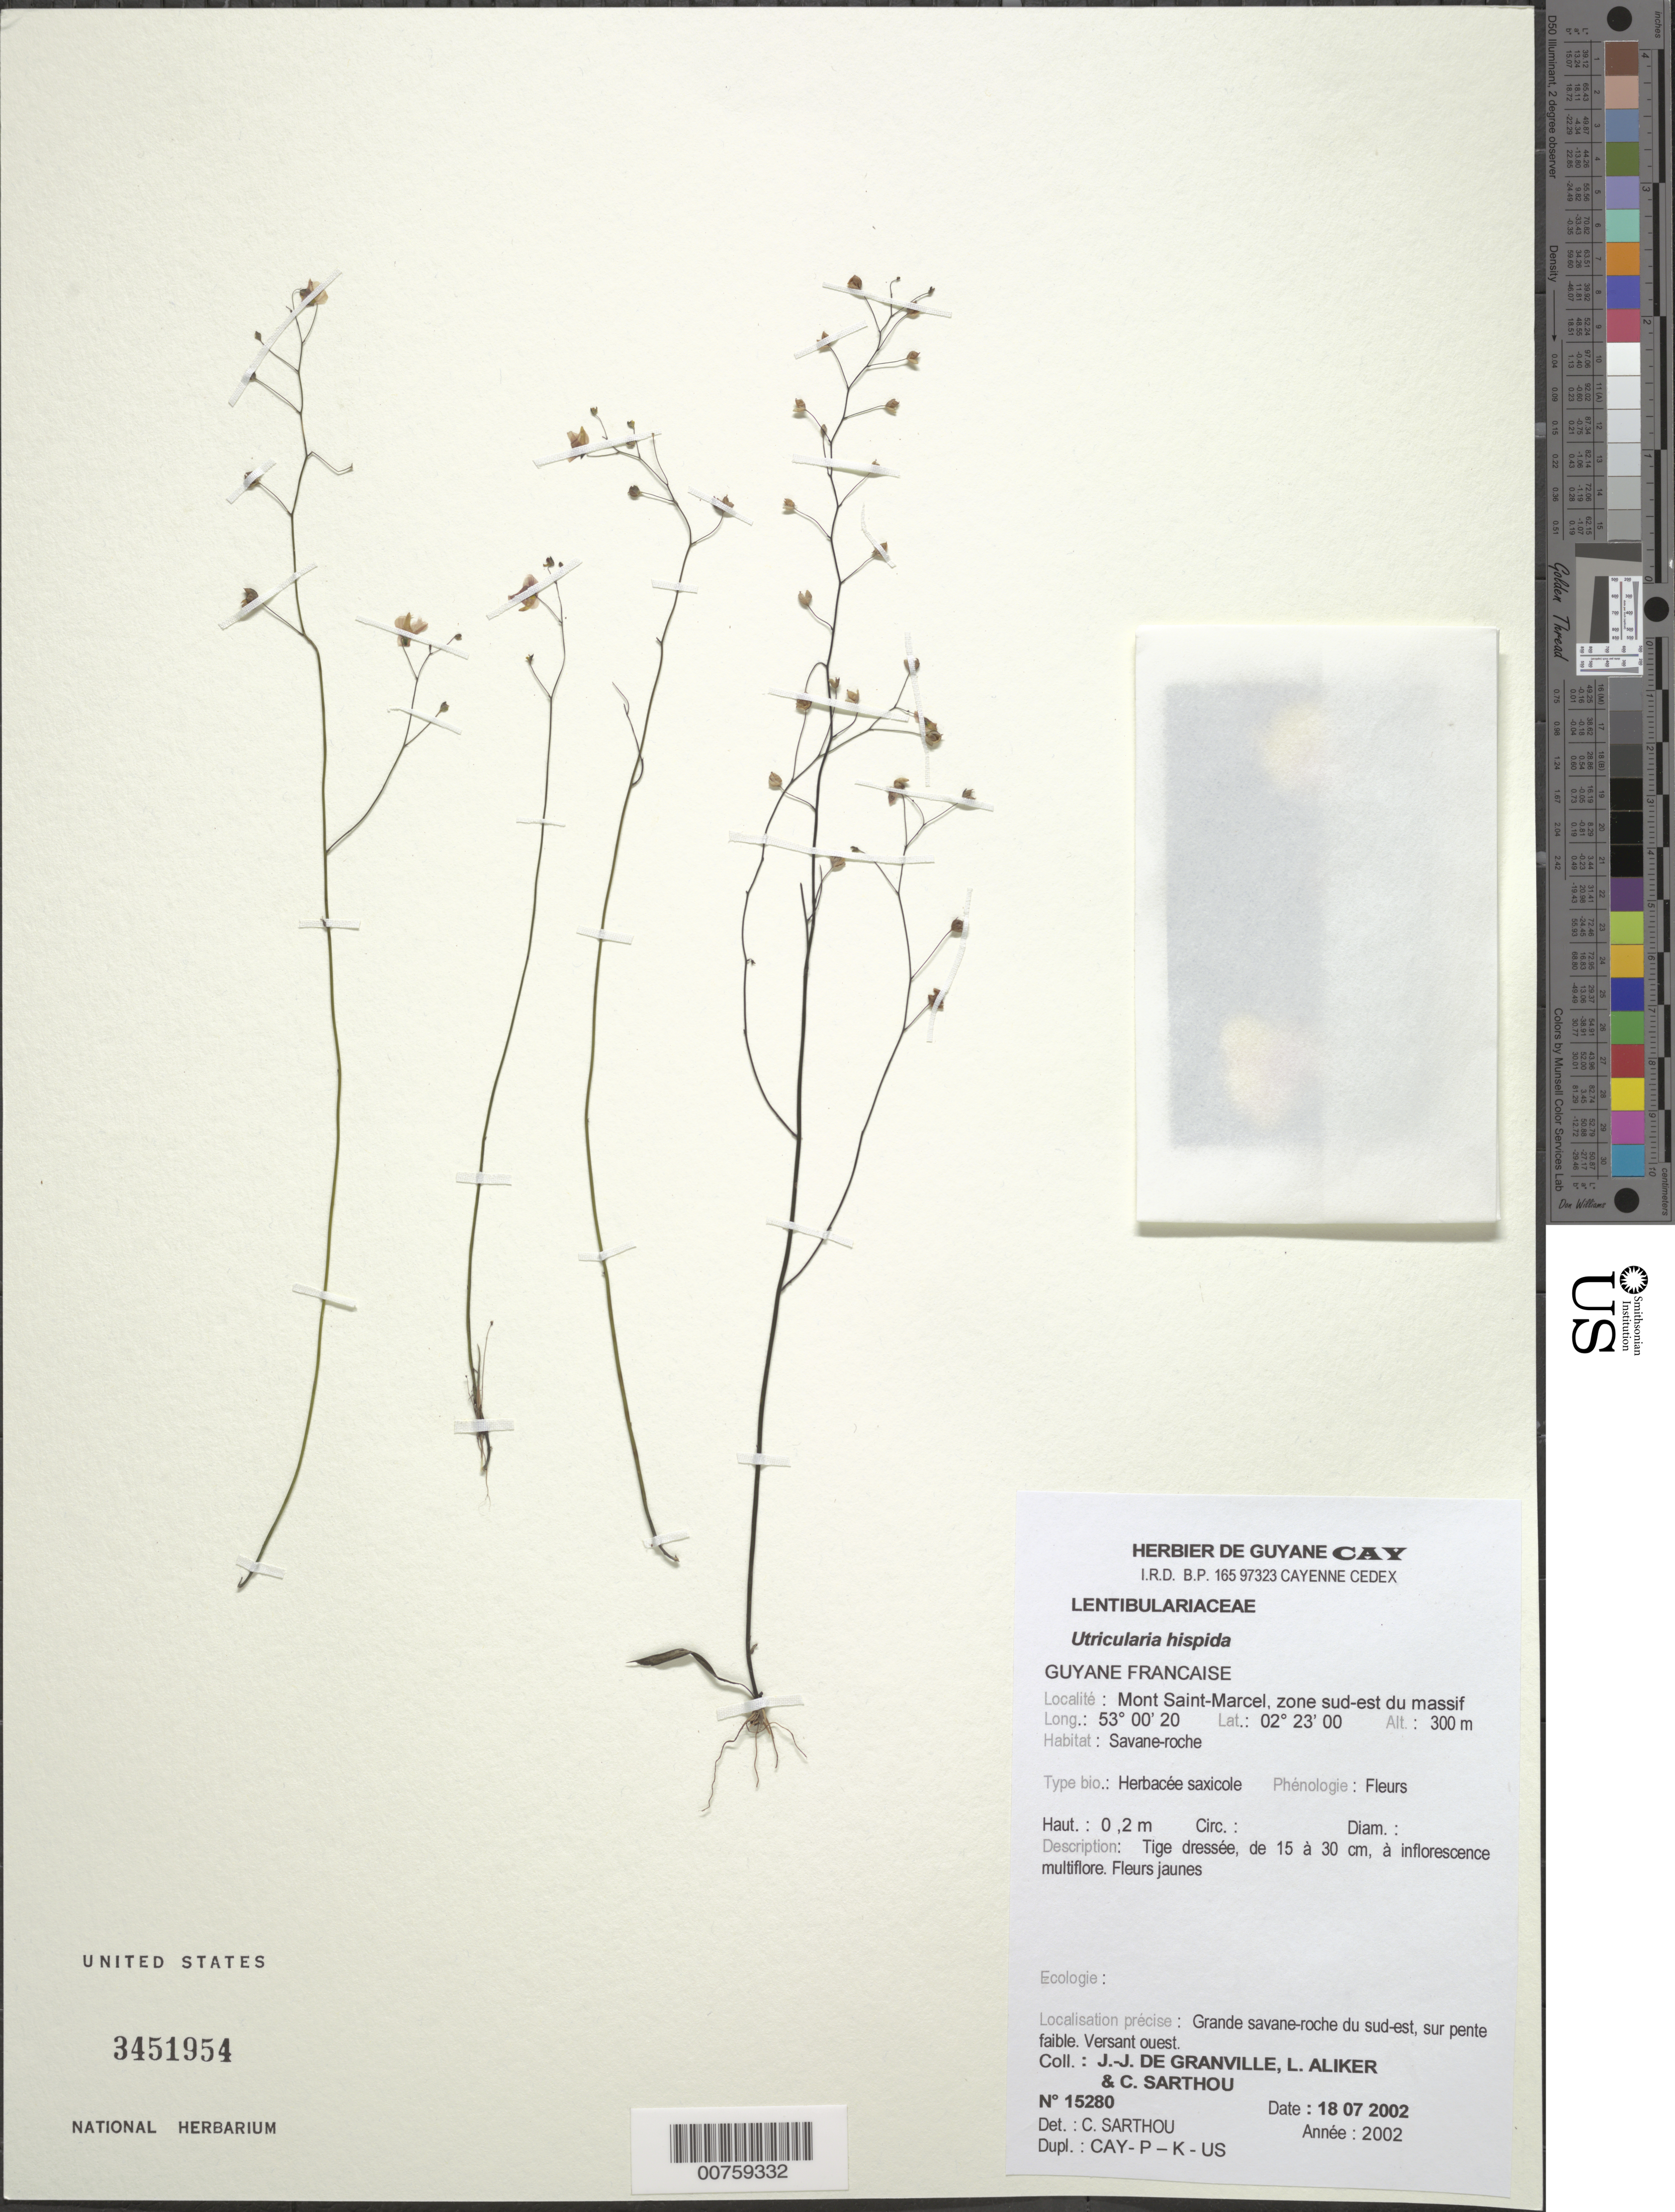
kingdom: Plantae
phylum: Tracheophyta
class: Magnoliopsida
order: Lamiales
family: Lentibulariaceae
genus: Utricularia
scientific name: Utricularia hispida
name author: Lam.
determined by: Sarthou, C.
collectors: J.-J. de Granville, L. Aliker & C. Sarthou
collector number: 15280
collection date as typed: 18-Jul-02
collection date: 2002-07-18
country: French Guiana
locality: Mont Saint-Marcel, zone Sud-Est du massif, Bassin de l'Yaloupi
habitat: Grande savane roche du sud est, sur pente faible; versant ouest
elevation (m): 300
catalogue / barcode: US 3451954